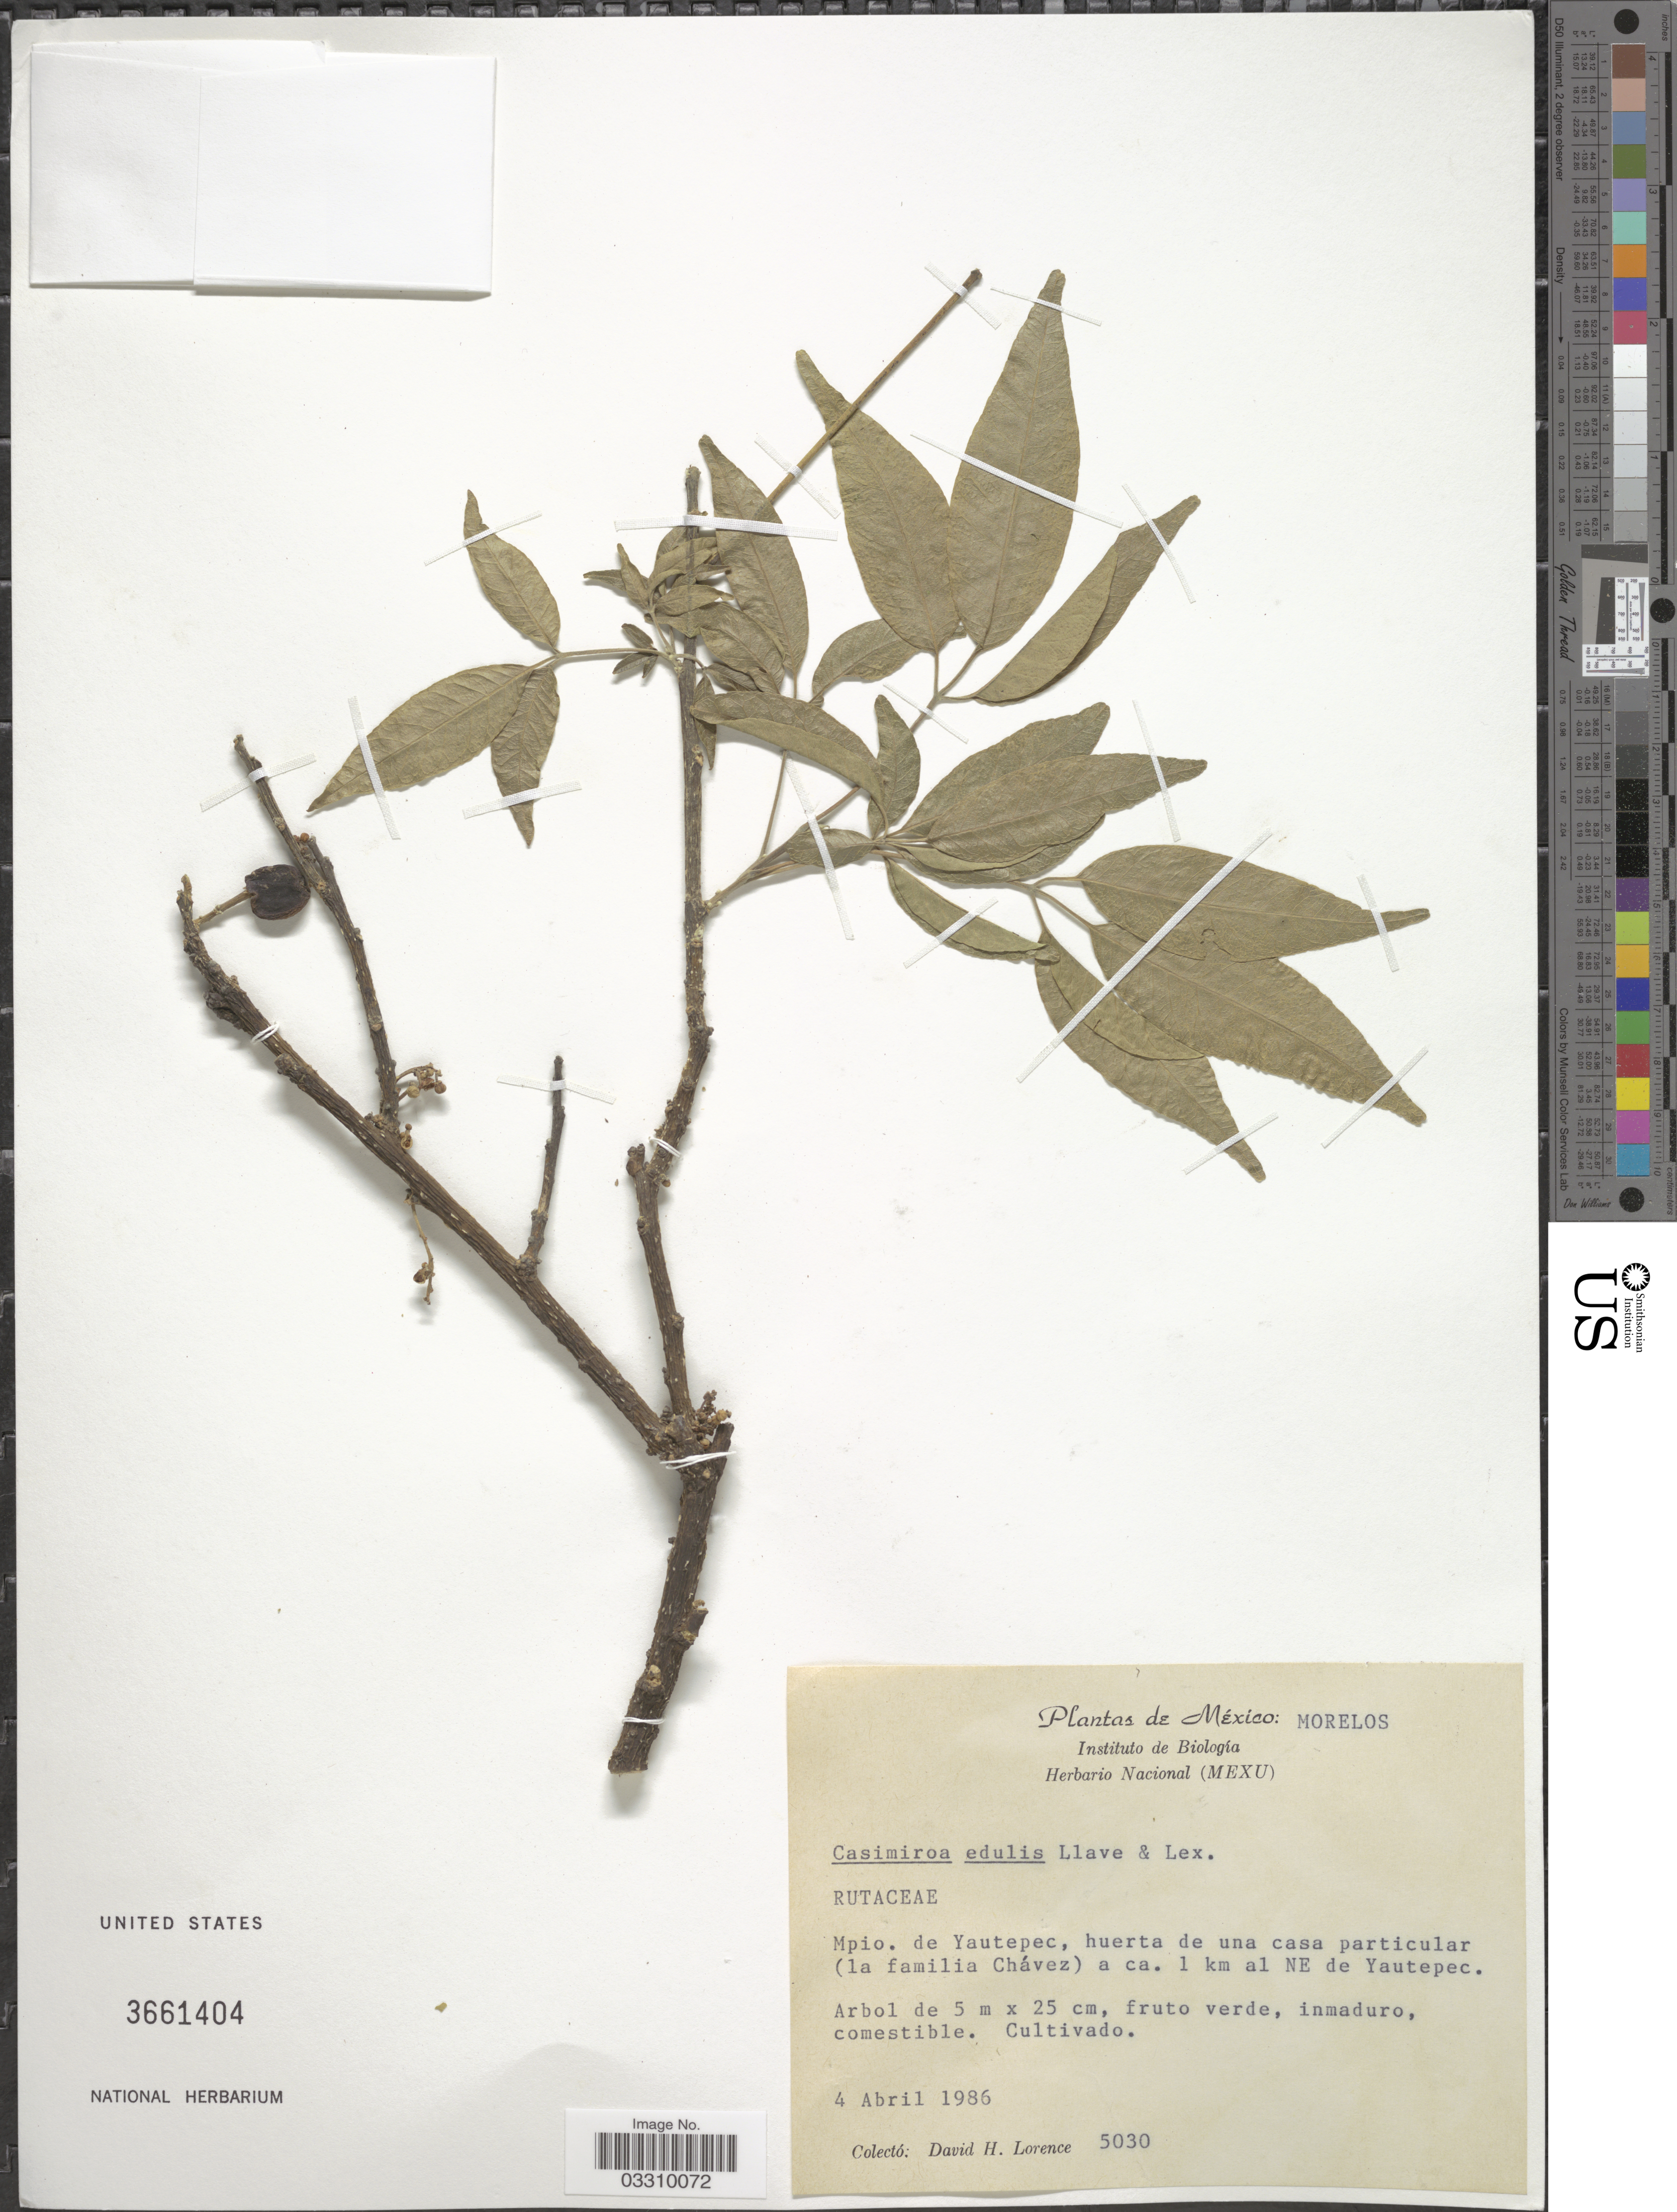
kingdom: Plantae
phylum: Tracheophyta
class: Magnoliopsida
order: Sapindales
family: Rutaceae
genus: Casimiroa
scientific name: Casimiroa edulis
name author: La Llave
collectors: D. Lorence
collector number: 5030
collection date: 1986-04-04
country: Mexico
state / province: Morelos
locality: Mpio. de Yautepec, huerta de una casa particular (la familia Chávez) a ca. 1 km al NE de Yautepec.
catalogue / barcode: US 3661404